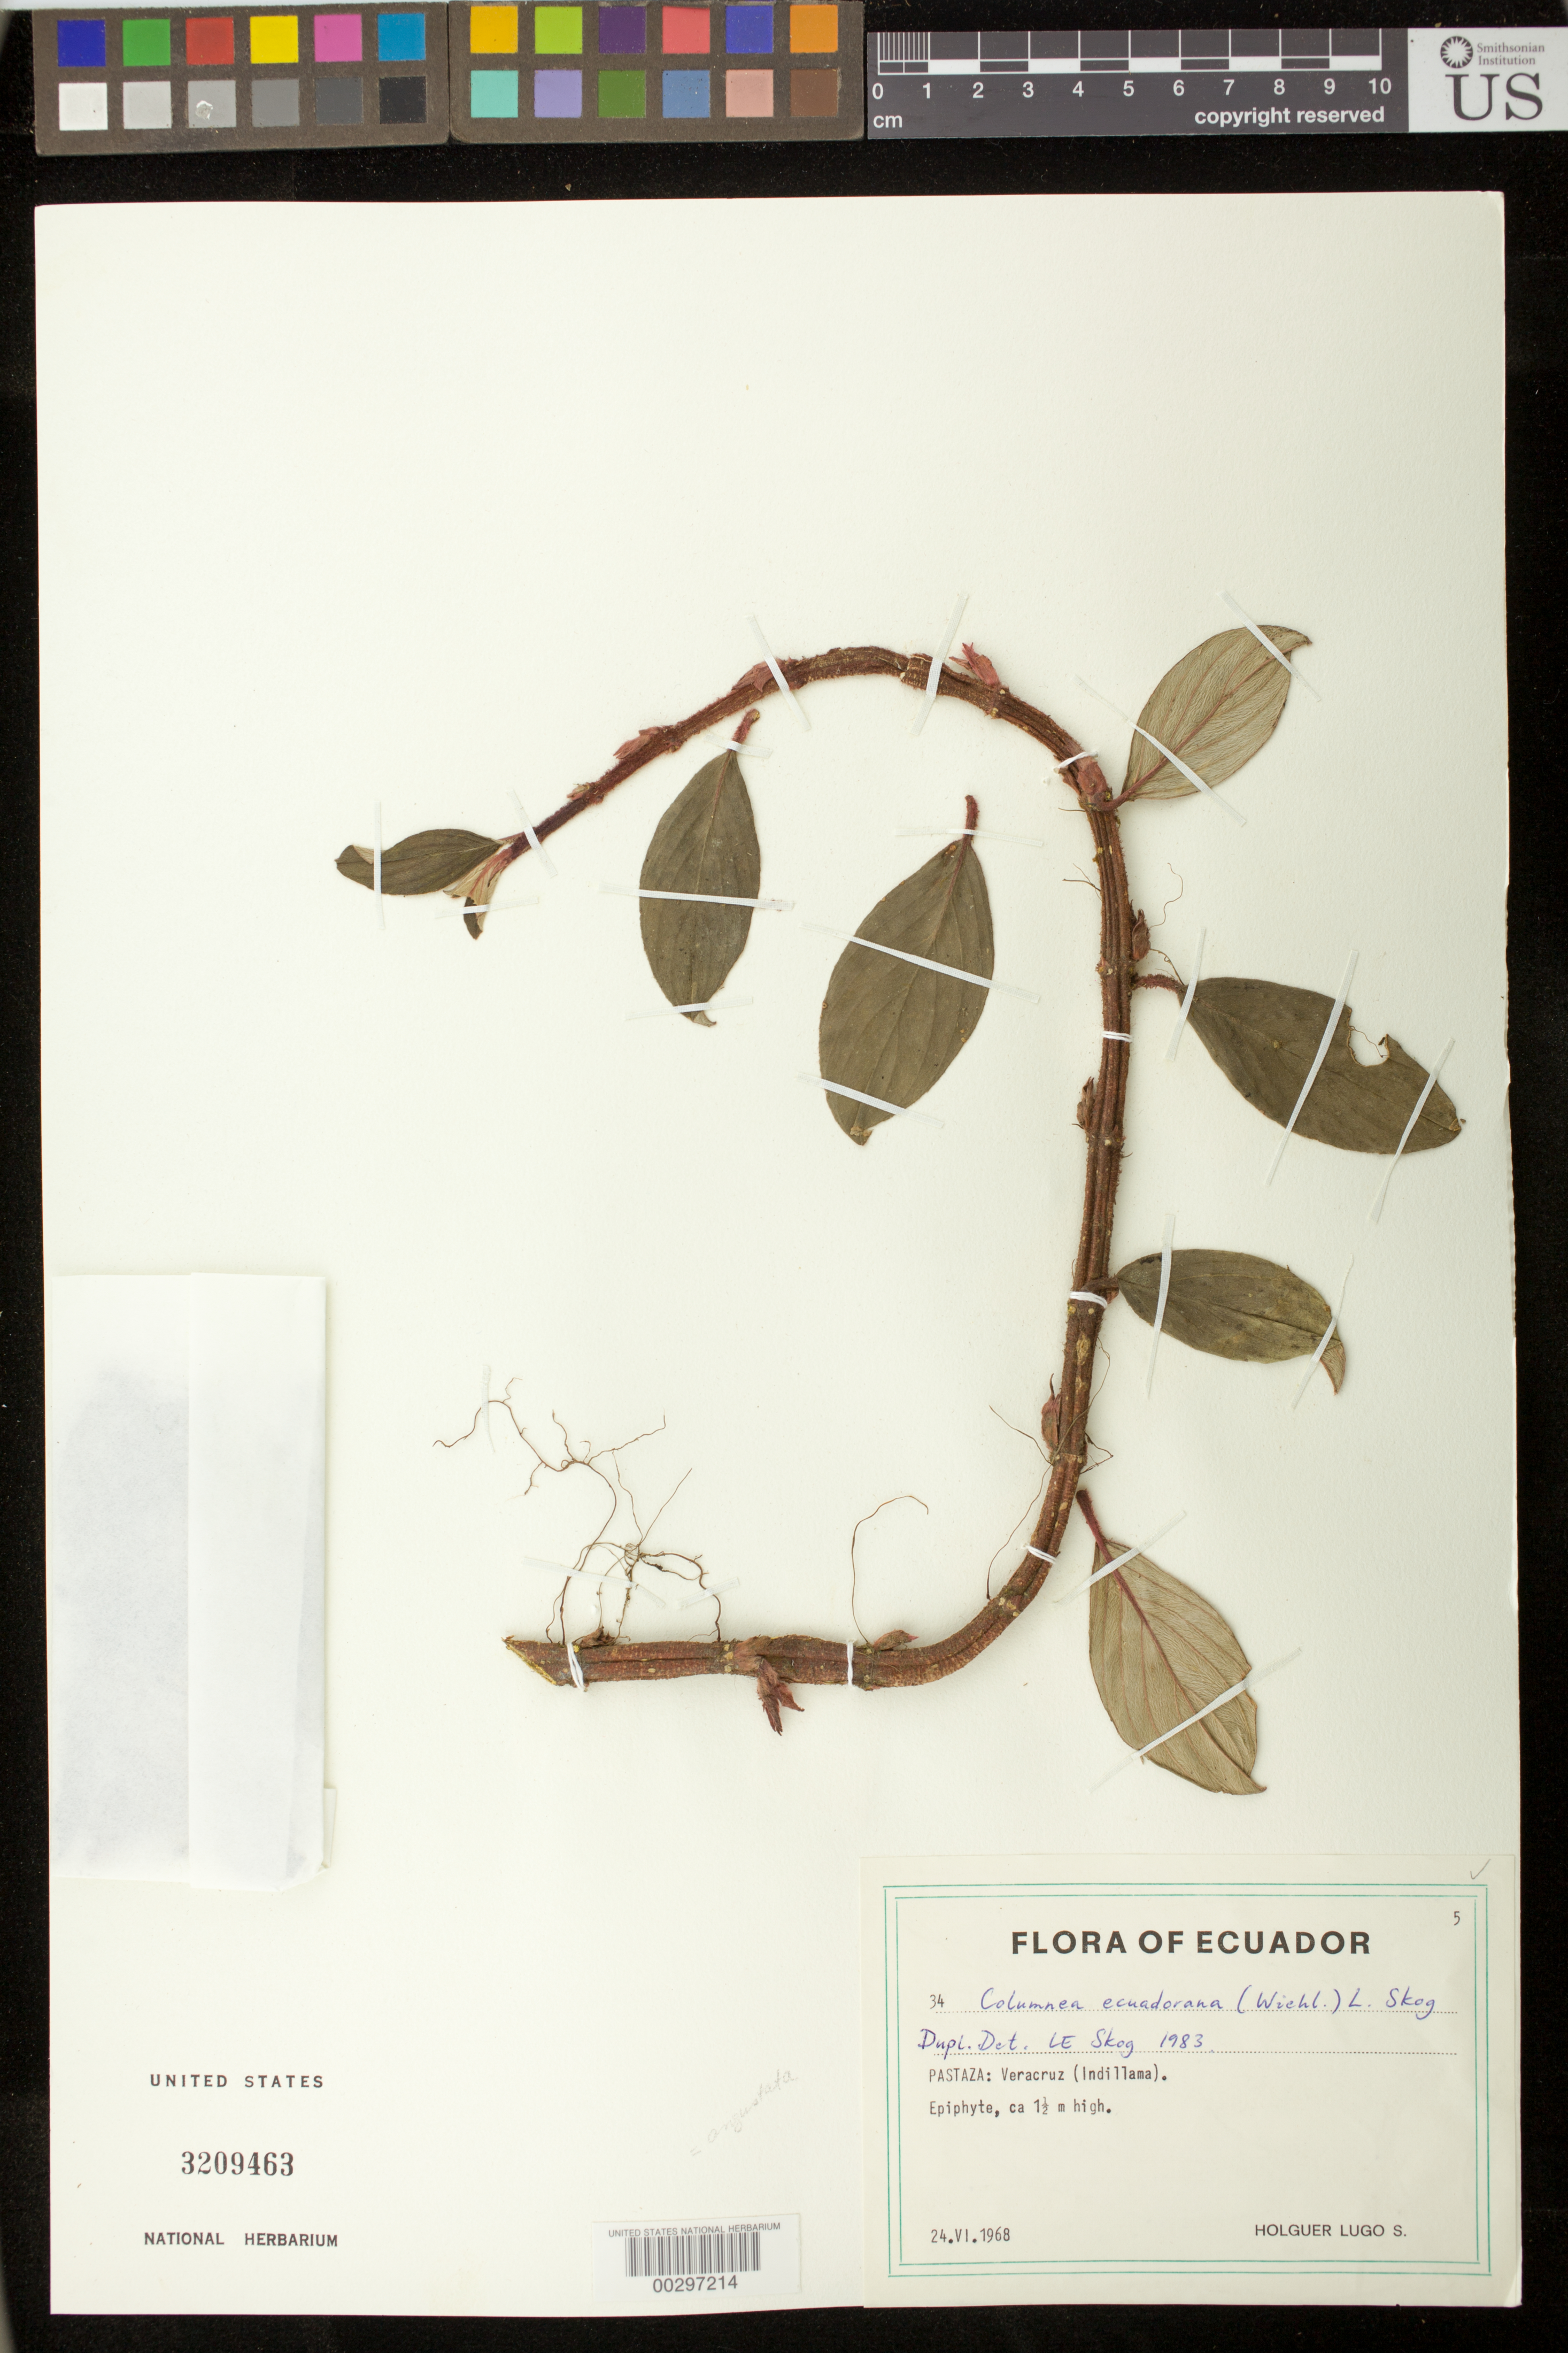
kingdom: Plantae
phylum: Tracheophyta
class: Magnoliopsida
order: Lamiales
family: Gesneriaceae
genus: Columnea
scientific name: Columnea angustata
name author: (Wiehler) L.E. Skog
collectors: H. Lugo S.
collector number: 34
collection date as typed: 24 Jun 1968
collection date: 1968-06-24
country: Ecuador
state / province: Pastaza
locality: Veracruz (Indillama)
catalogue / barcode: US 3209463